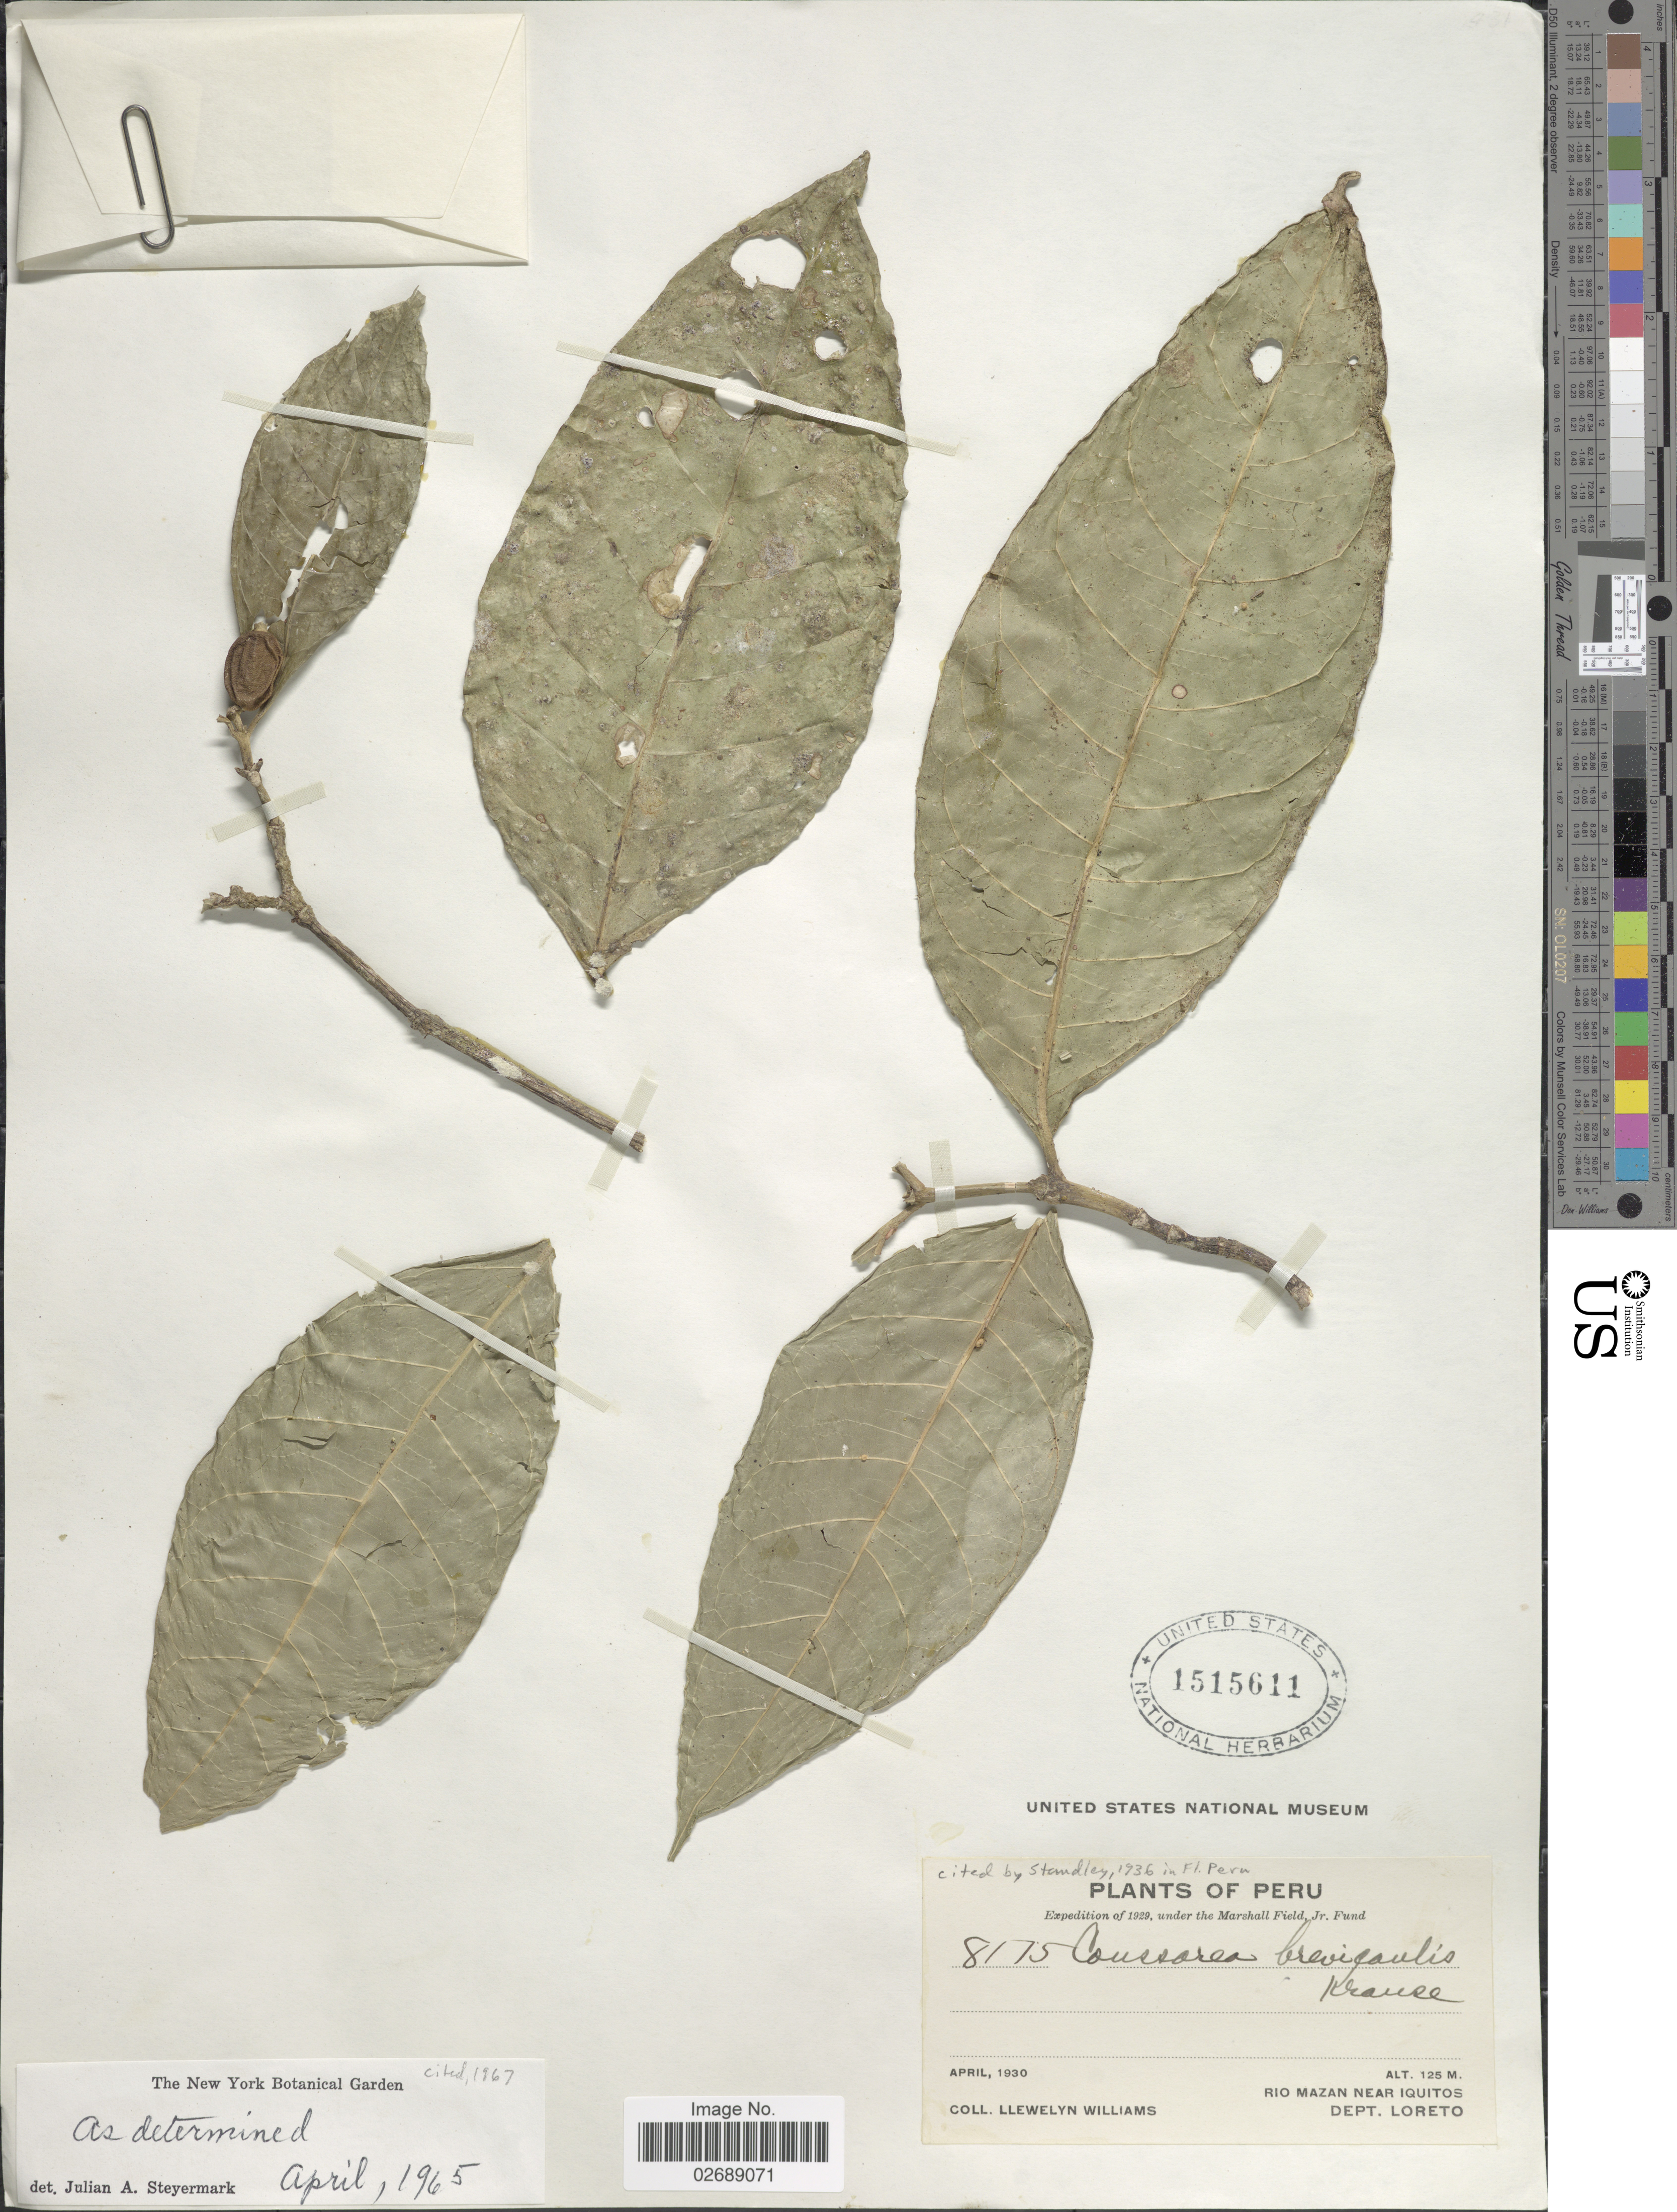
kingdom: Plantae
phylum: Tracheophyta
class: Magnoliopsida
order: Gentianales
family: Rubiaceae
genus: Coussarea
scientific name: Coussarea brevicaulis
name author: K. Krause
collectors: Ll. Williams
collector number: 8175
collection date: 1930-04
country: Peru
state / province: Loreto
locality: Rio Mazan near Iquitos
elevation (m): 125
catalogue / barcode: US 1515611